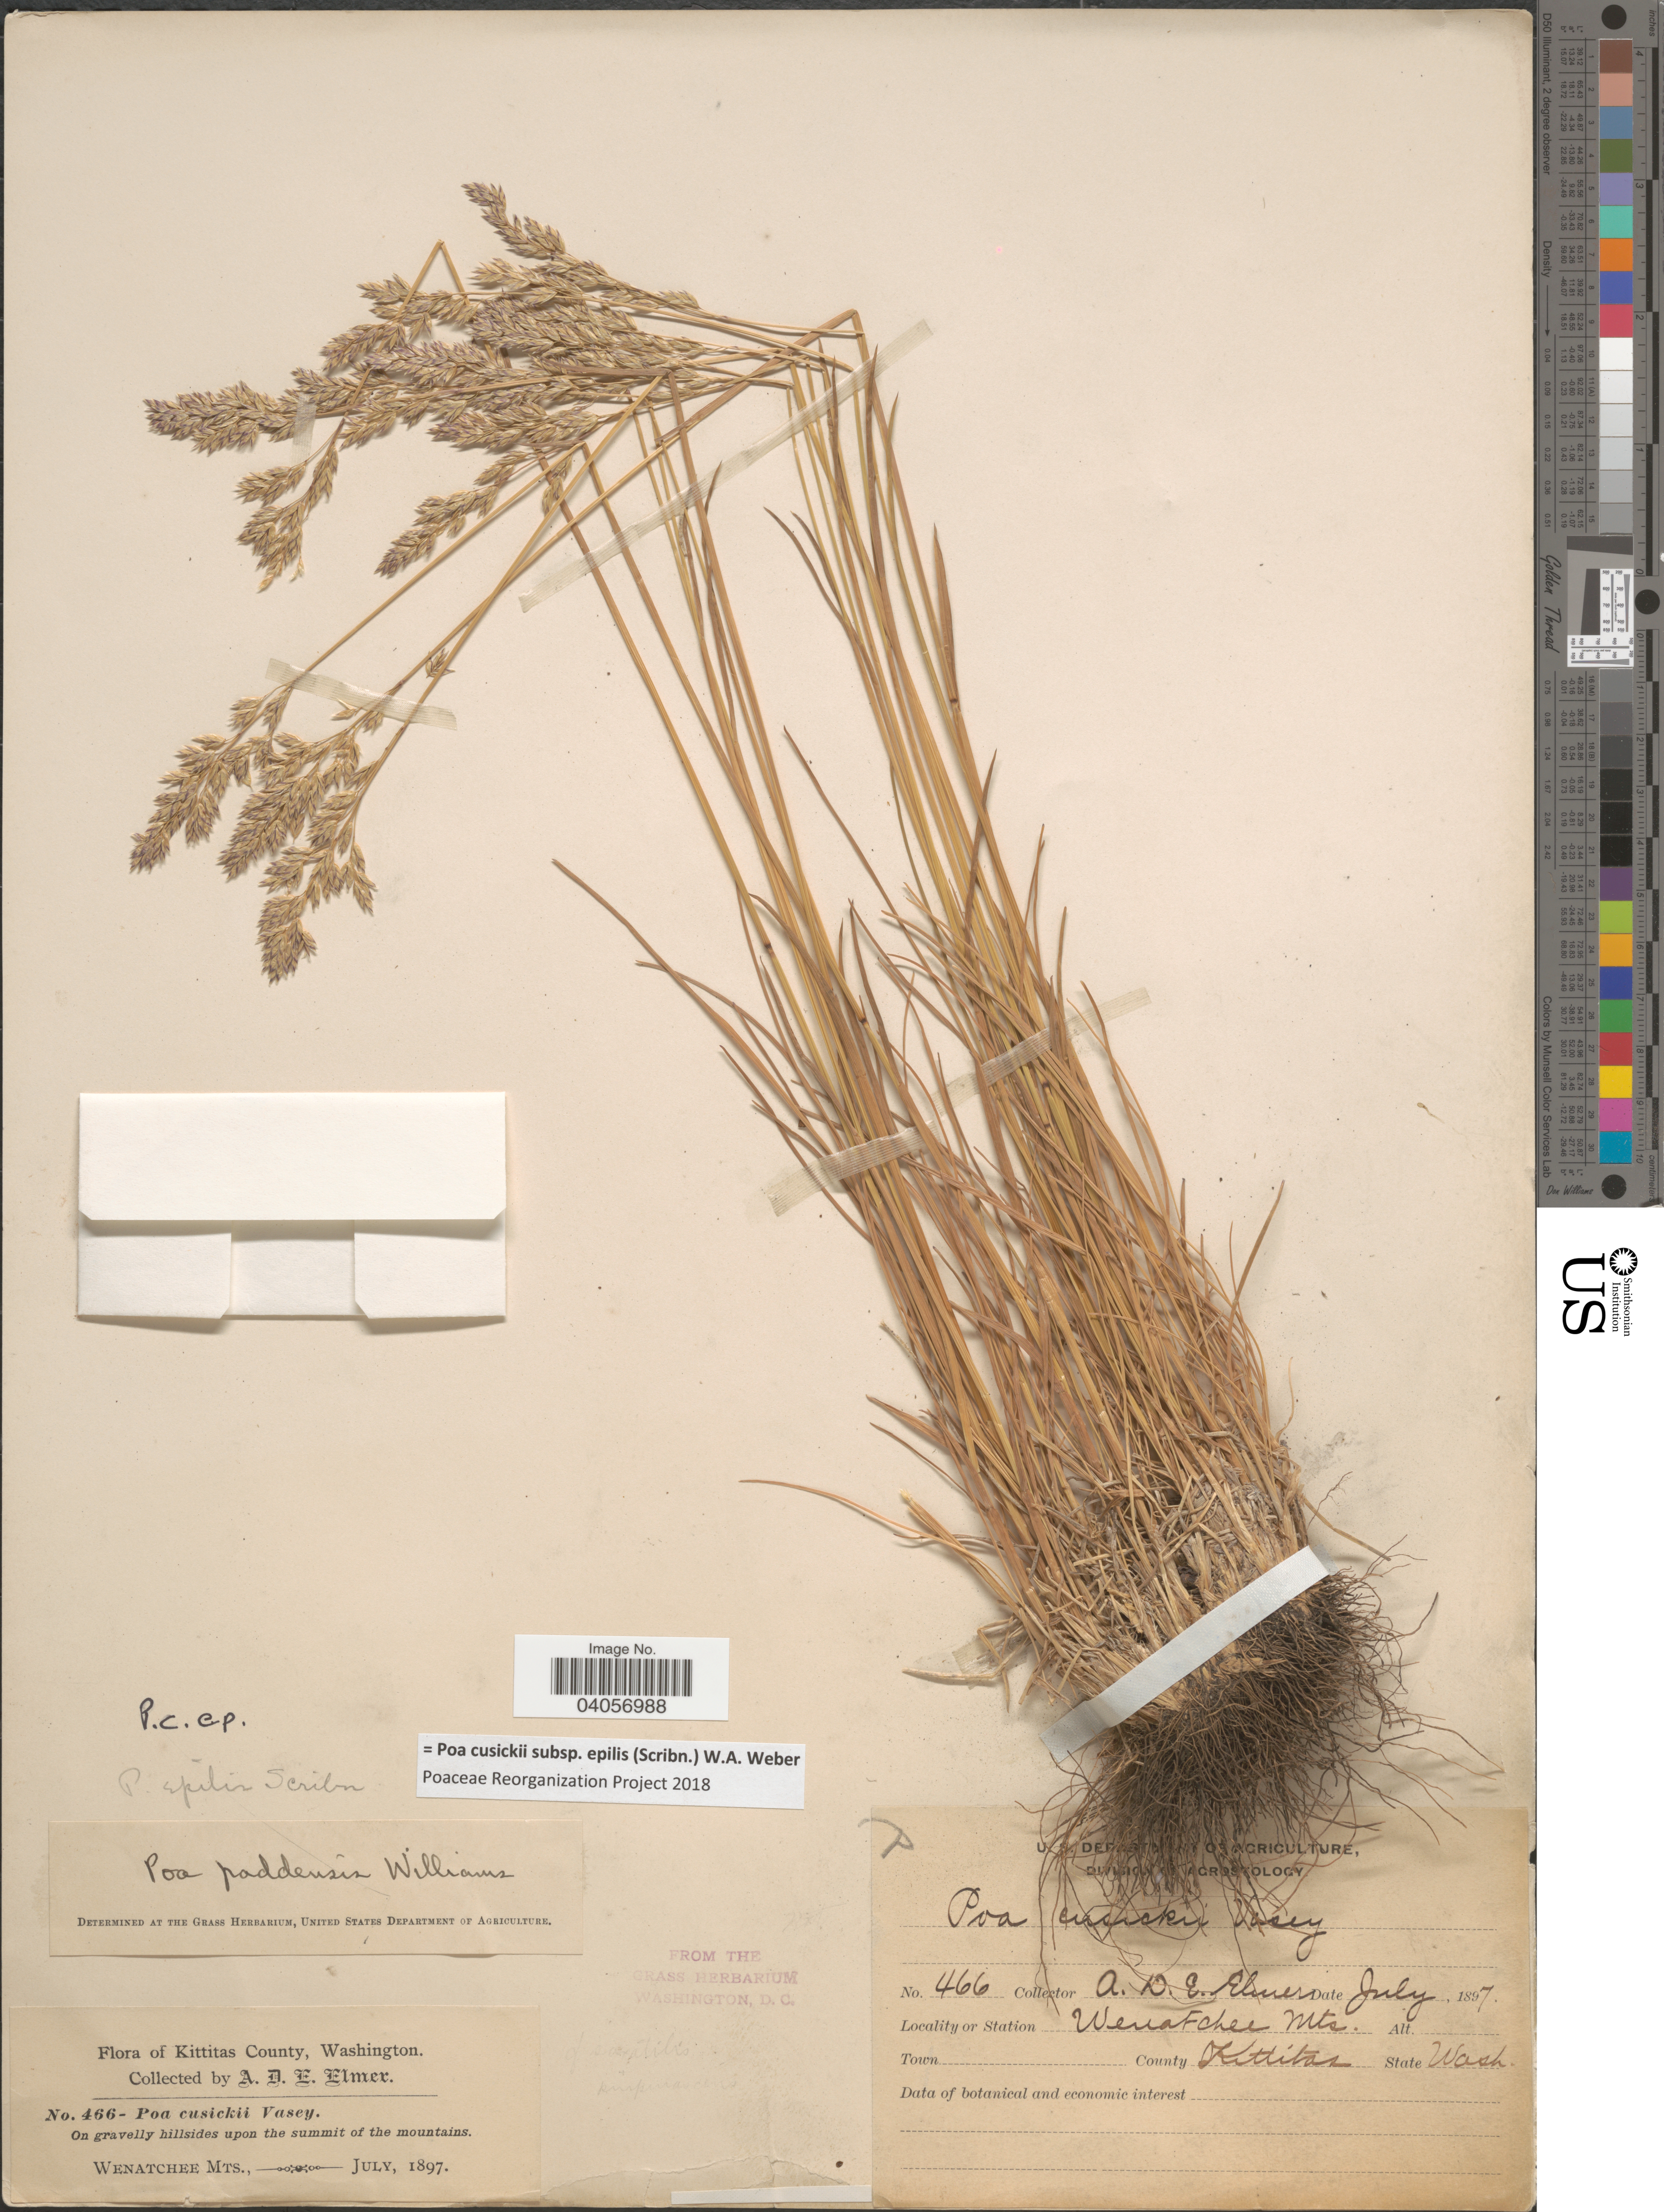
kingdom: Plantae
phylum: Tracheophyta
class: Liliopsida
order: Poales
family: Poaceae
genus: Poa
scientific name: Poa cusickii subsp. epilis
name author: (Scribn.) W.A. Weber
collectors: A. D. E. Elmer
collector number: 466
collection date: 1897-07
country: United States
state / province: Washington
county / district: Kittitas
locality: Wenatchee Mts. County Kittitas. On gravelly hillsides upon the summit of the mountains.